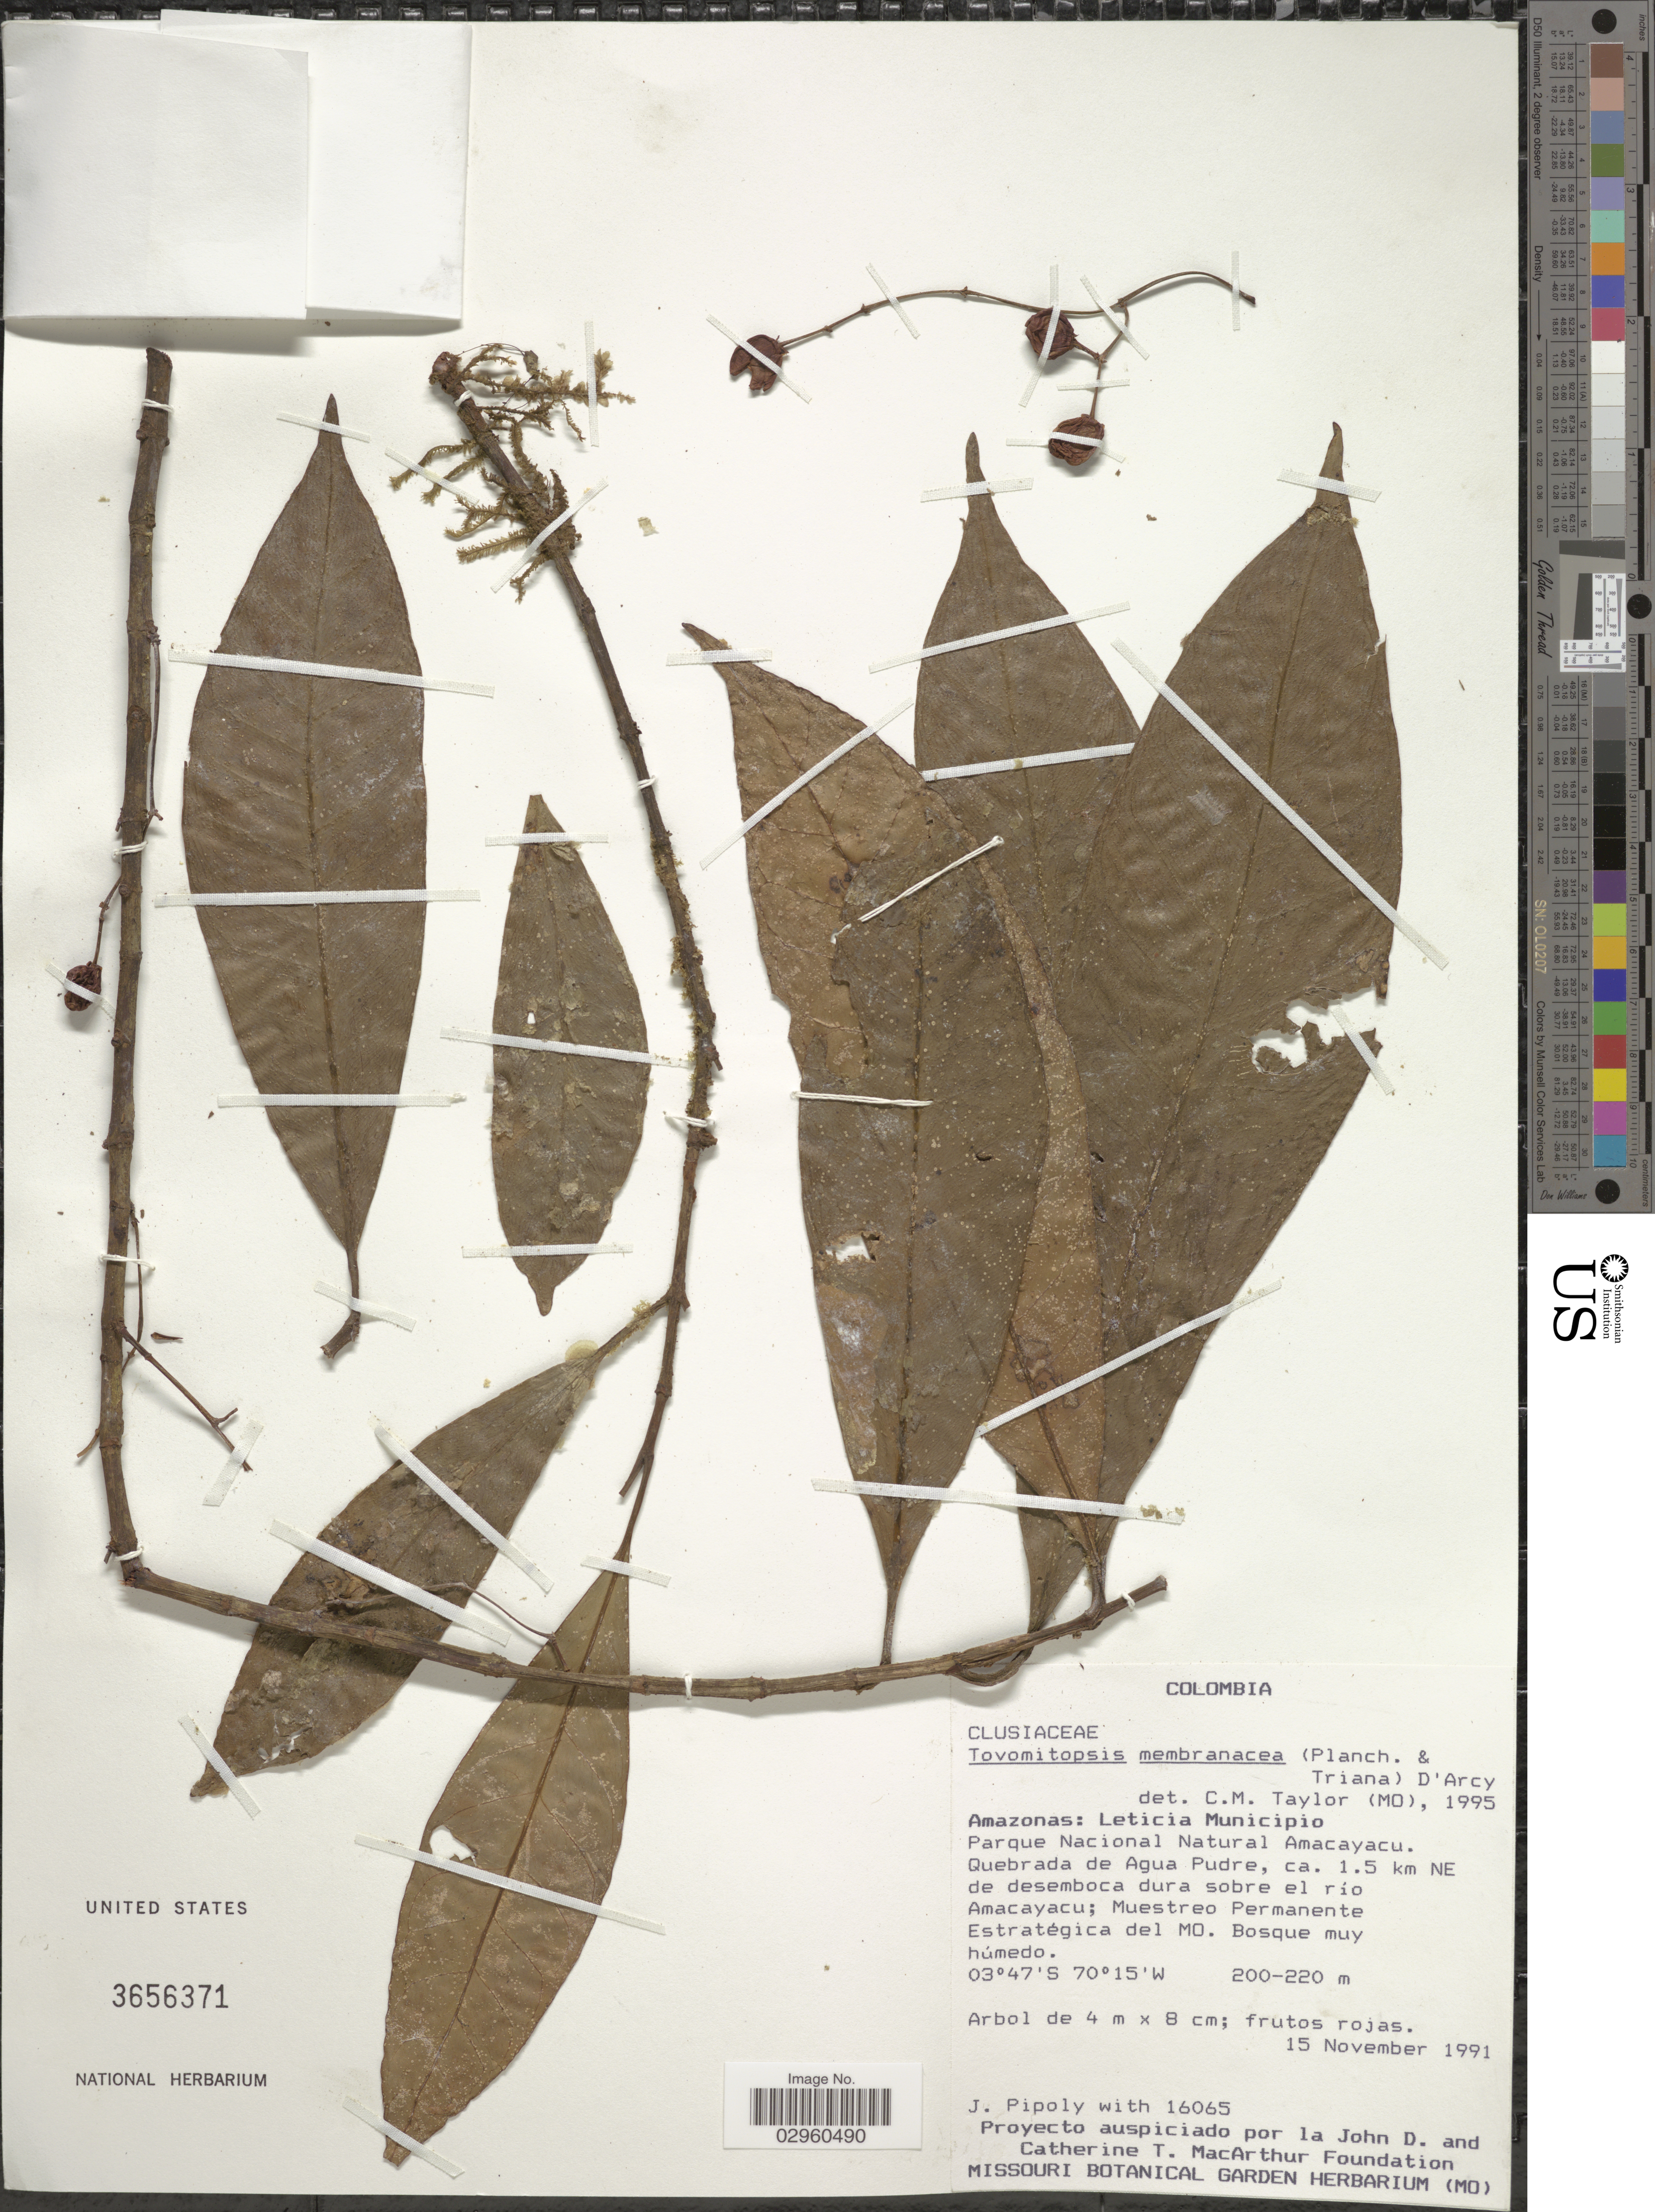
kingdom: Plantae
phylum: Tracheophyta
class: Magnoliopsida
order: Malpighiales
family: Clusiaceae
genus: Tovomitopsis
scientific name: Tovomitopsis membranacea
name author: (Planch. & Triana) D'Arcy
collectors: J. J. Pipoly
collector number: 16065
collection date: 1991-11-15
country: Colombia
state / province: Amazônas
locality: Amazonas: Leticia Municipio. Parque Nacional Natural Amacayacu. Quebrada de Agua Pudre, ca. 1.5 km NE de desemboca dura sobre el río Amacayacu; Muestreo Permanente Estratégeca del MO.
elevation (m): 200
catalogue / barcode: US 3656371